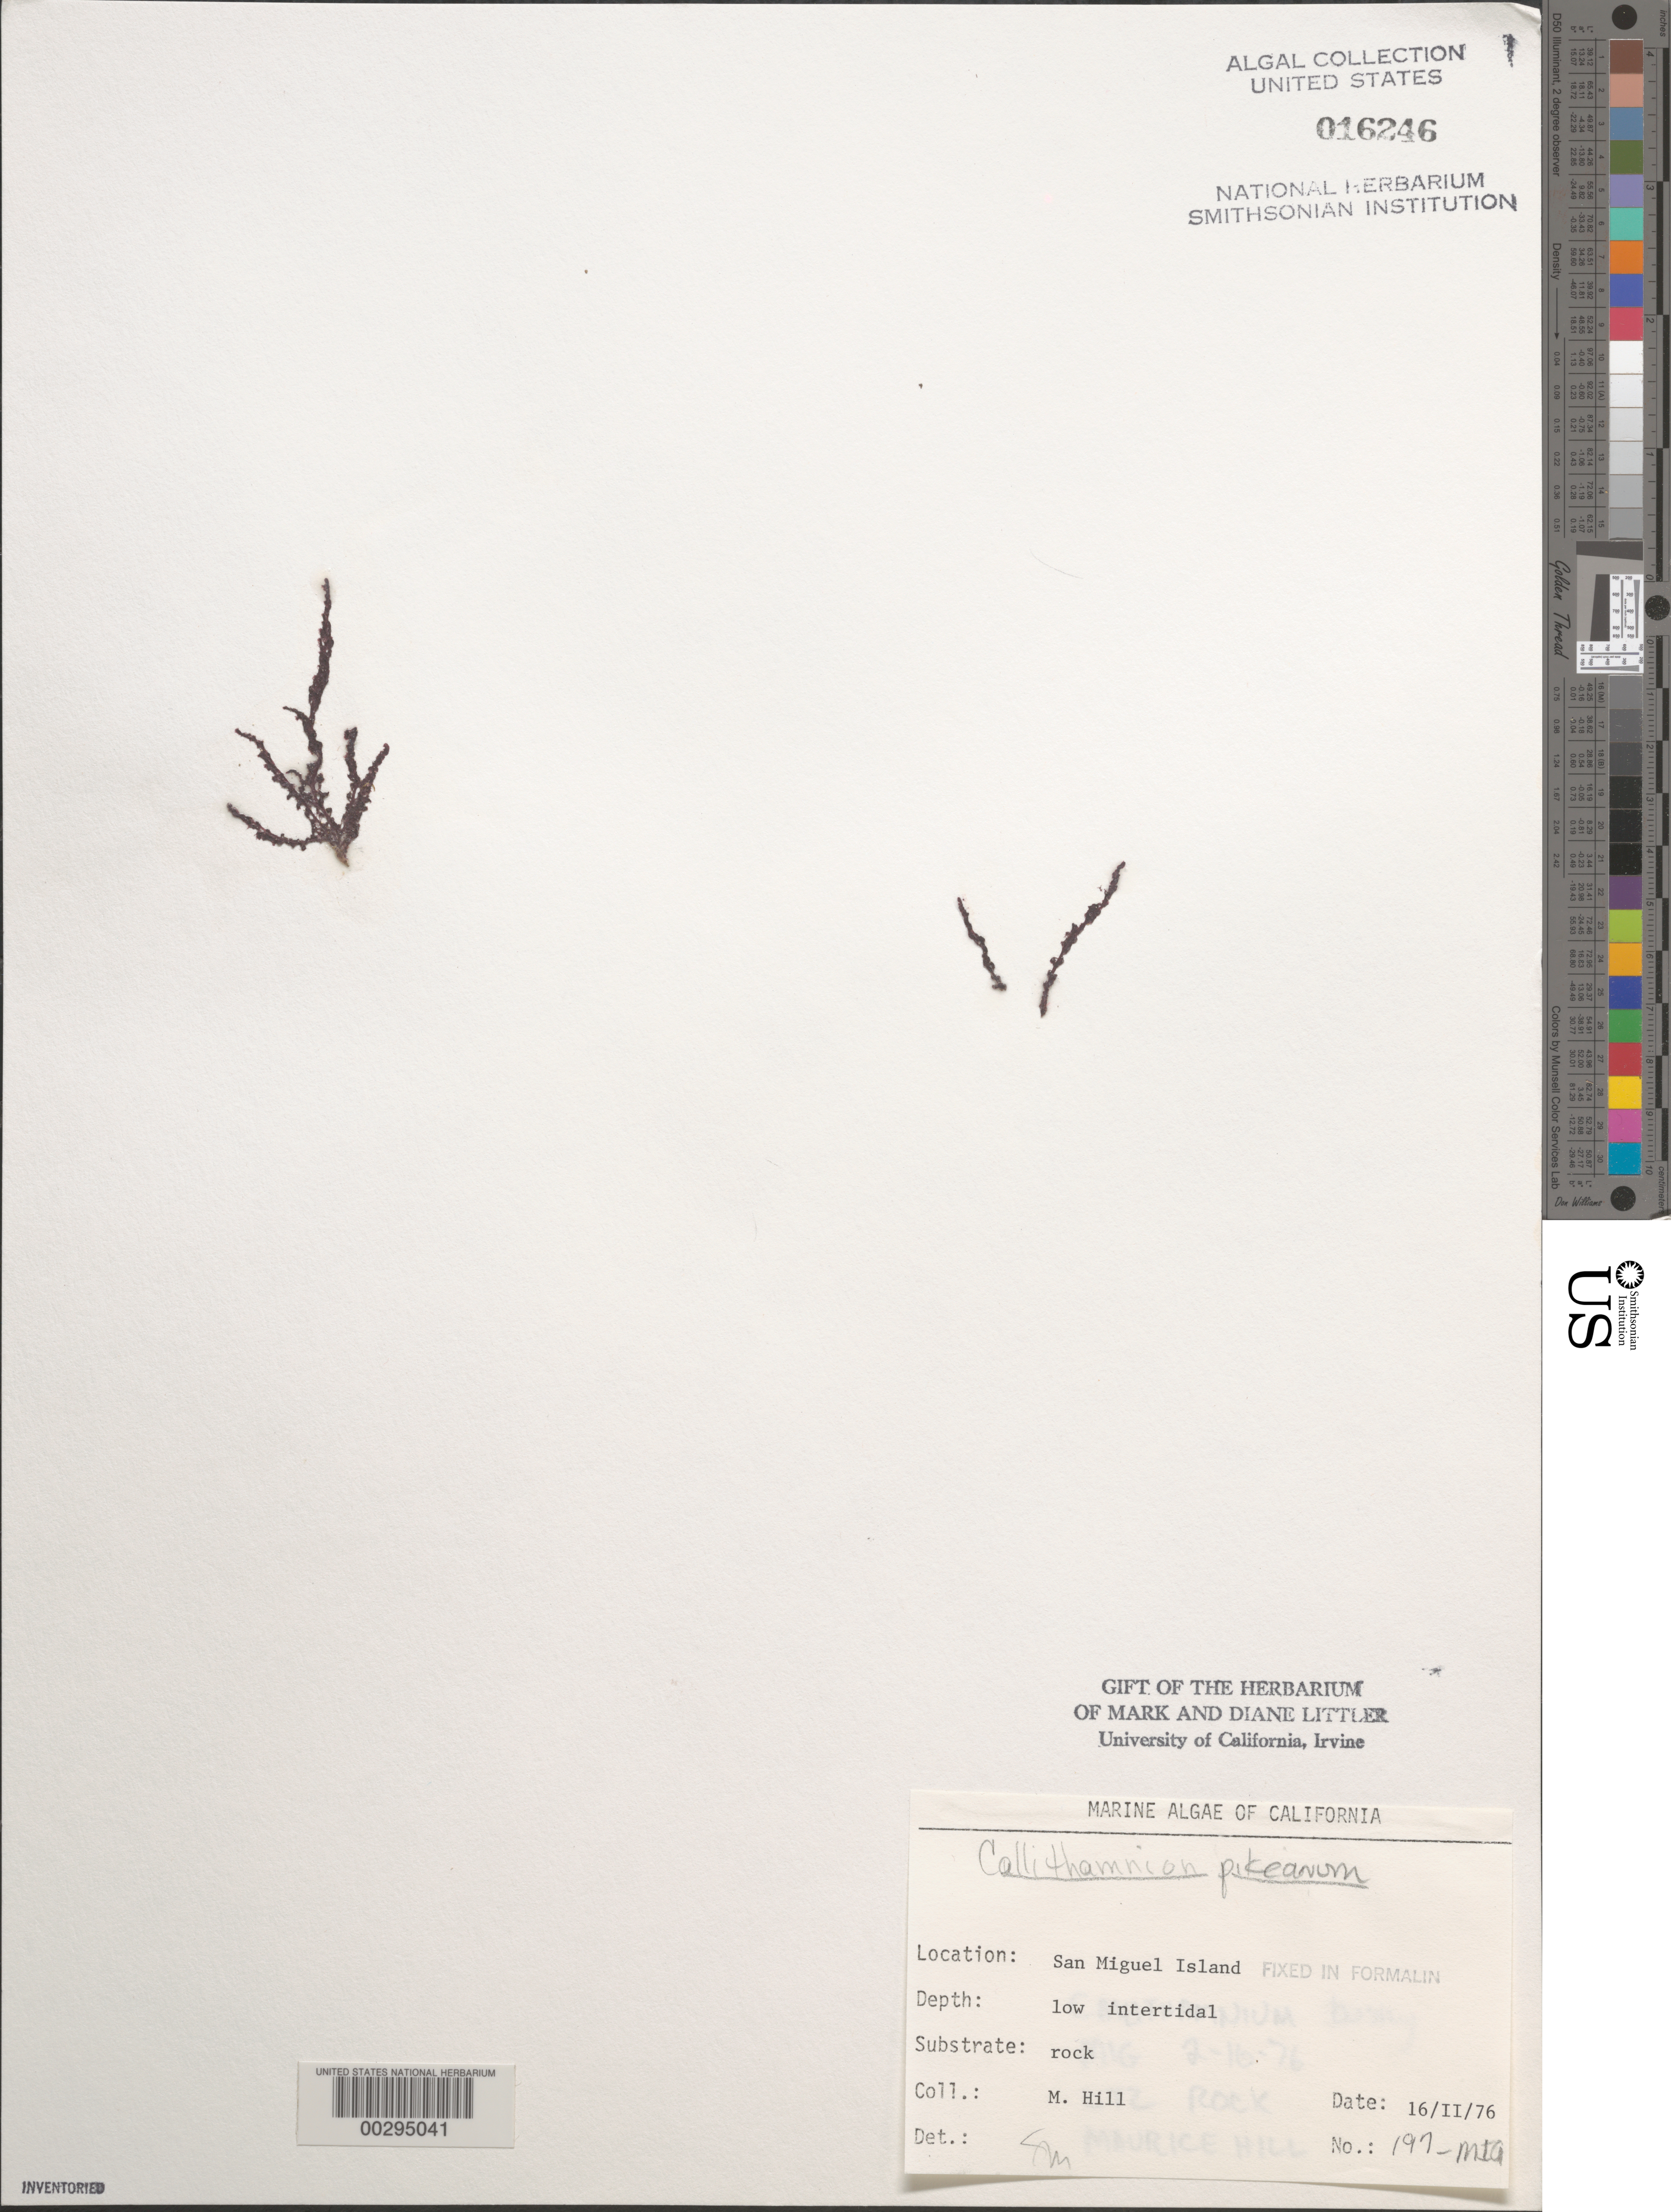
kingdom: Plantae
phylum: Rhodophyta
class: Florideophyceae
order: Ceramiales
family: Callithamniaceae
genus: Callithamnion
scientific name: Callithamnion pikeanum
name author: Harv.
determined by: Murray, S. N.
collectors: M. Hill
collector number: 197-mig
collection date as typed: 16 Feb 1976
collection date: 1976-02-16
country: United States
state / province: California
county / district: Santa Barbara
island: San Miguel Island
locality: Cuyler Harbor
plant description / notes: BLM-SOCALBIGHT Rocky Intertidal Survey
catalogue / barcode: US 16246